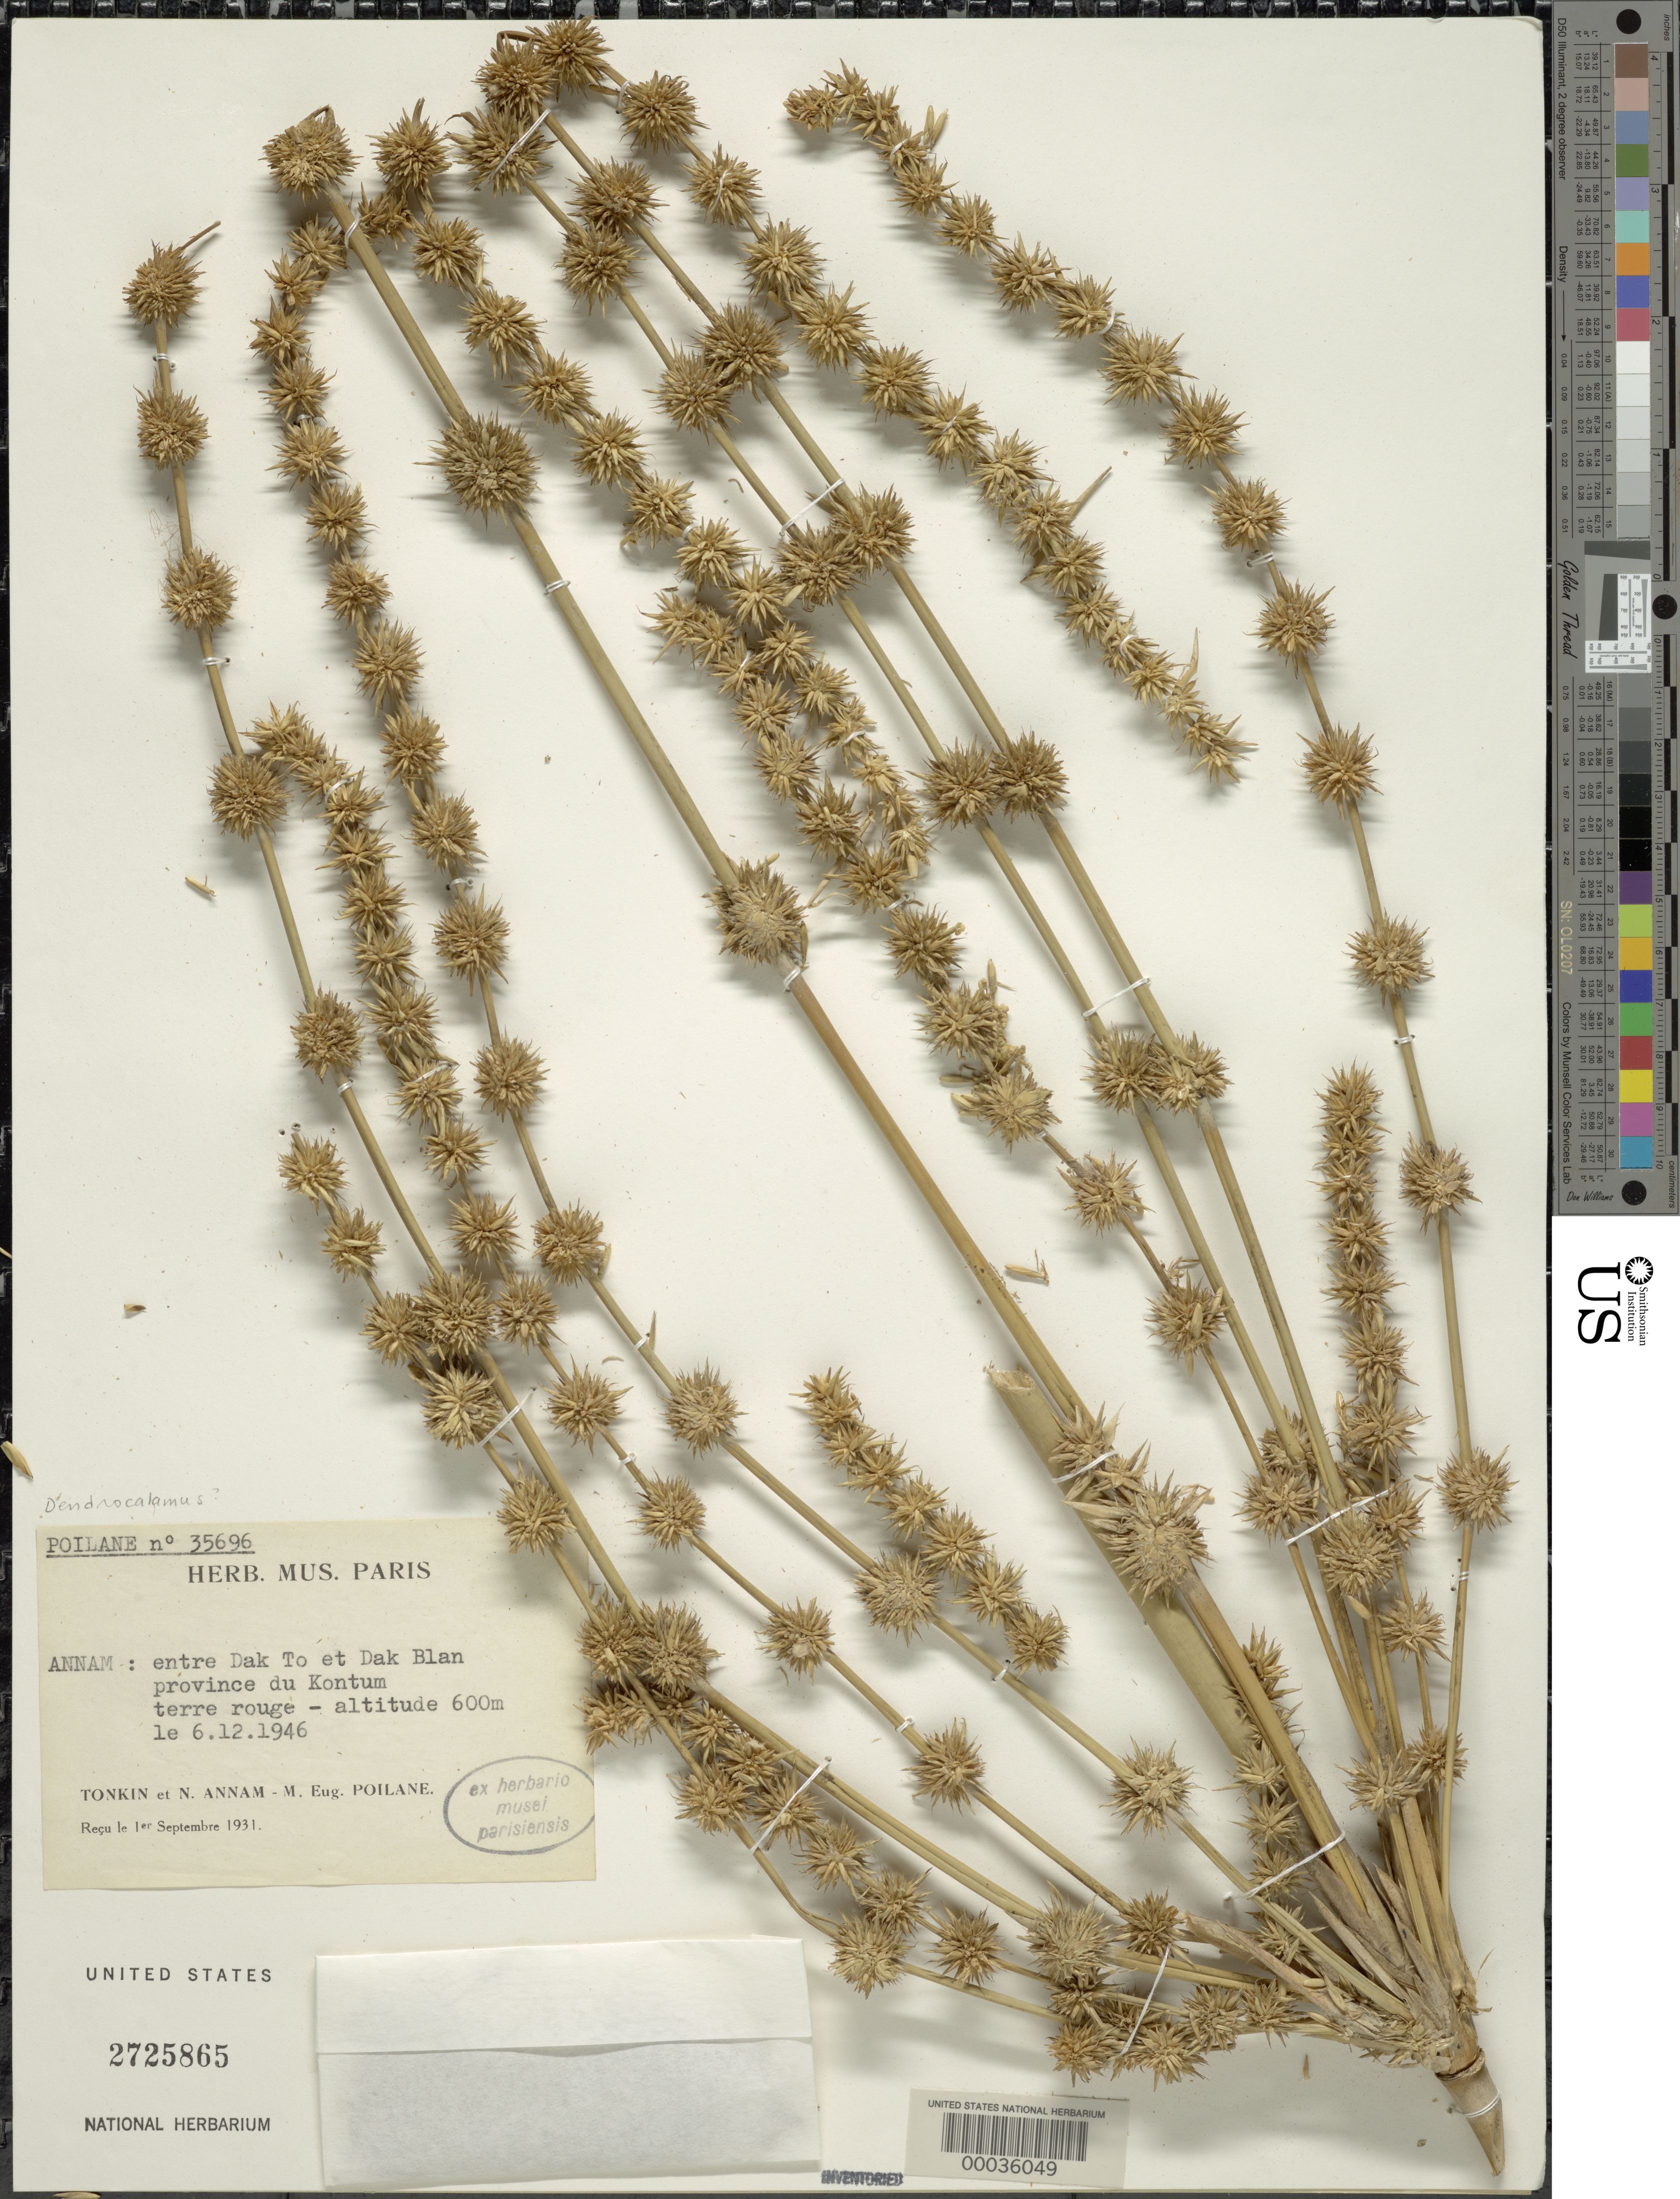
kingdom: Plantae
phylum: Tracheophyta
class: Liliopsida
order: Poales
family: Poaceae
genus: Dendrocalamus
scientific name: Dendrocalamus sp.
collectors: M. Poilane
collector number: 35696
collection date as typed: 12 Jun 1946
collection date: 1946-06-12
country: Vietnam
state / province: Kon Tum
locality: Annam, dak blan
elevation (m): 600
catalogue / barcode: US 2725865